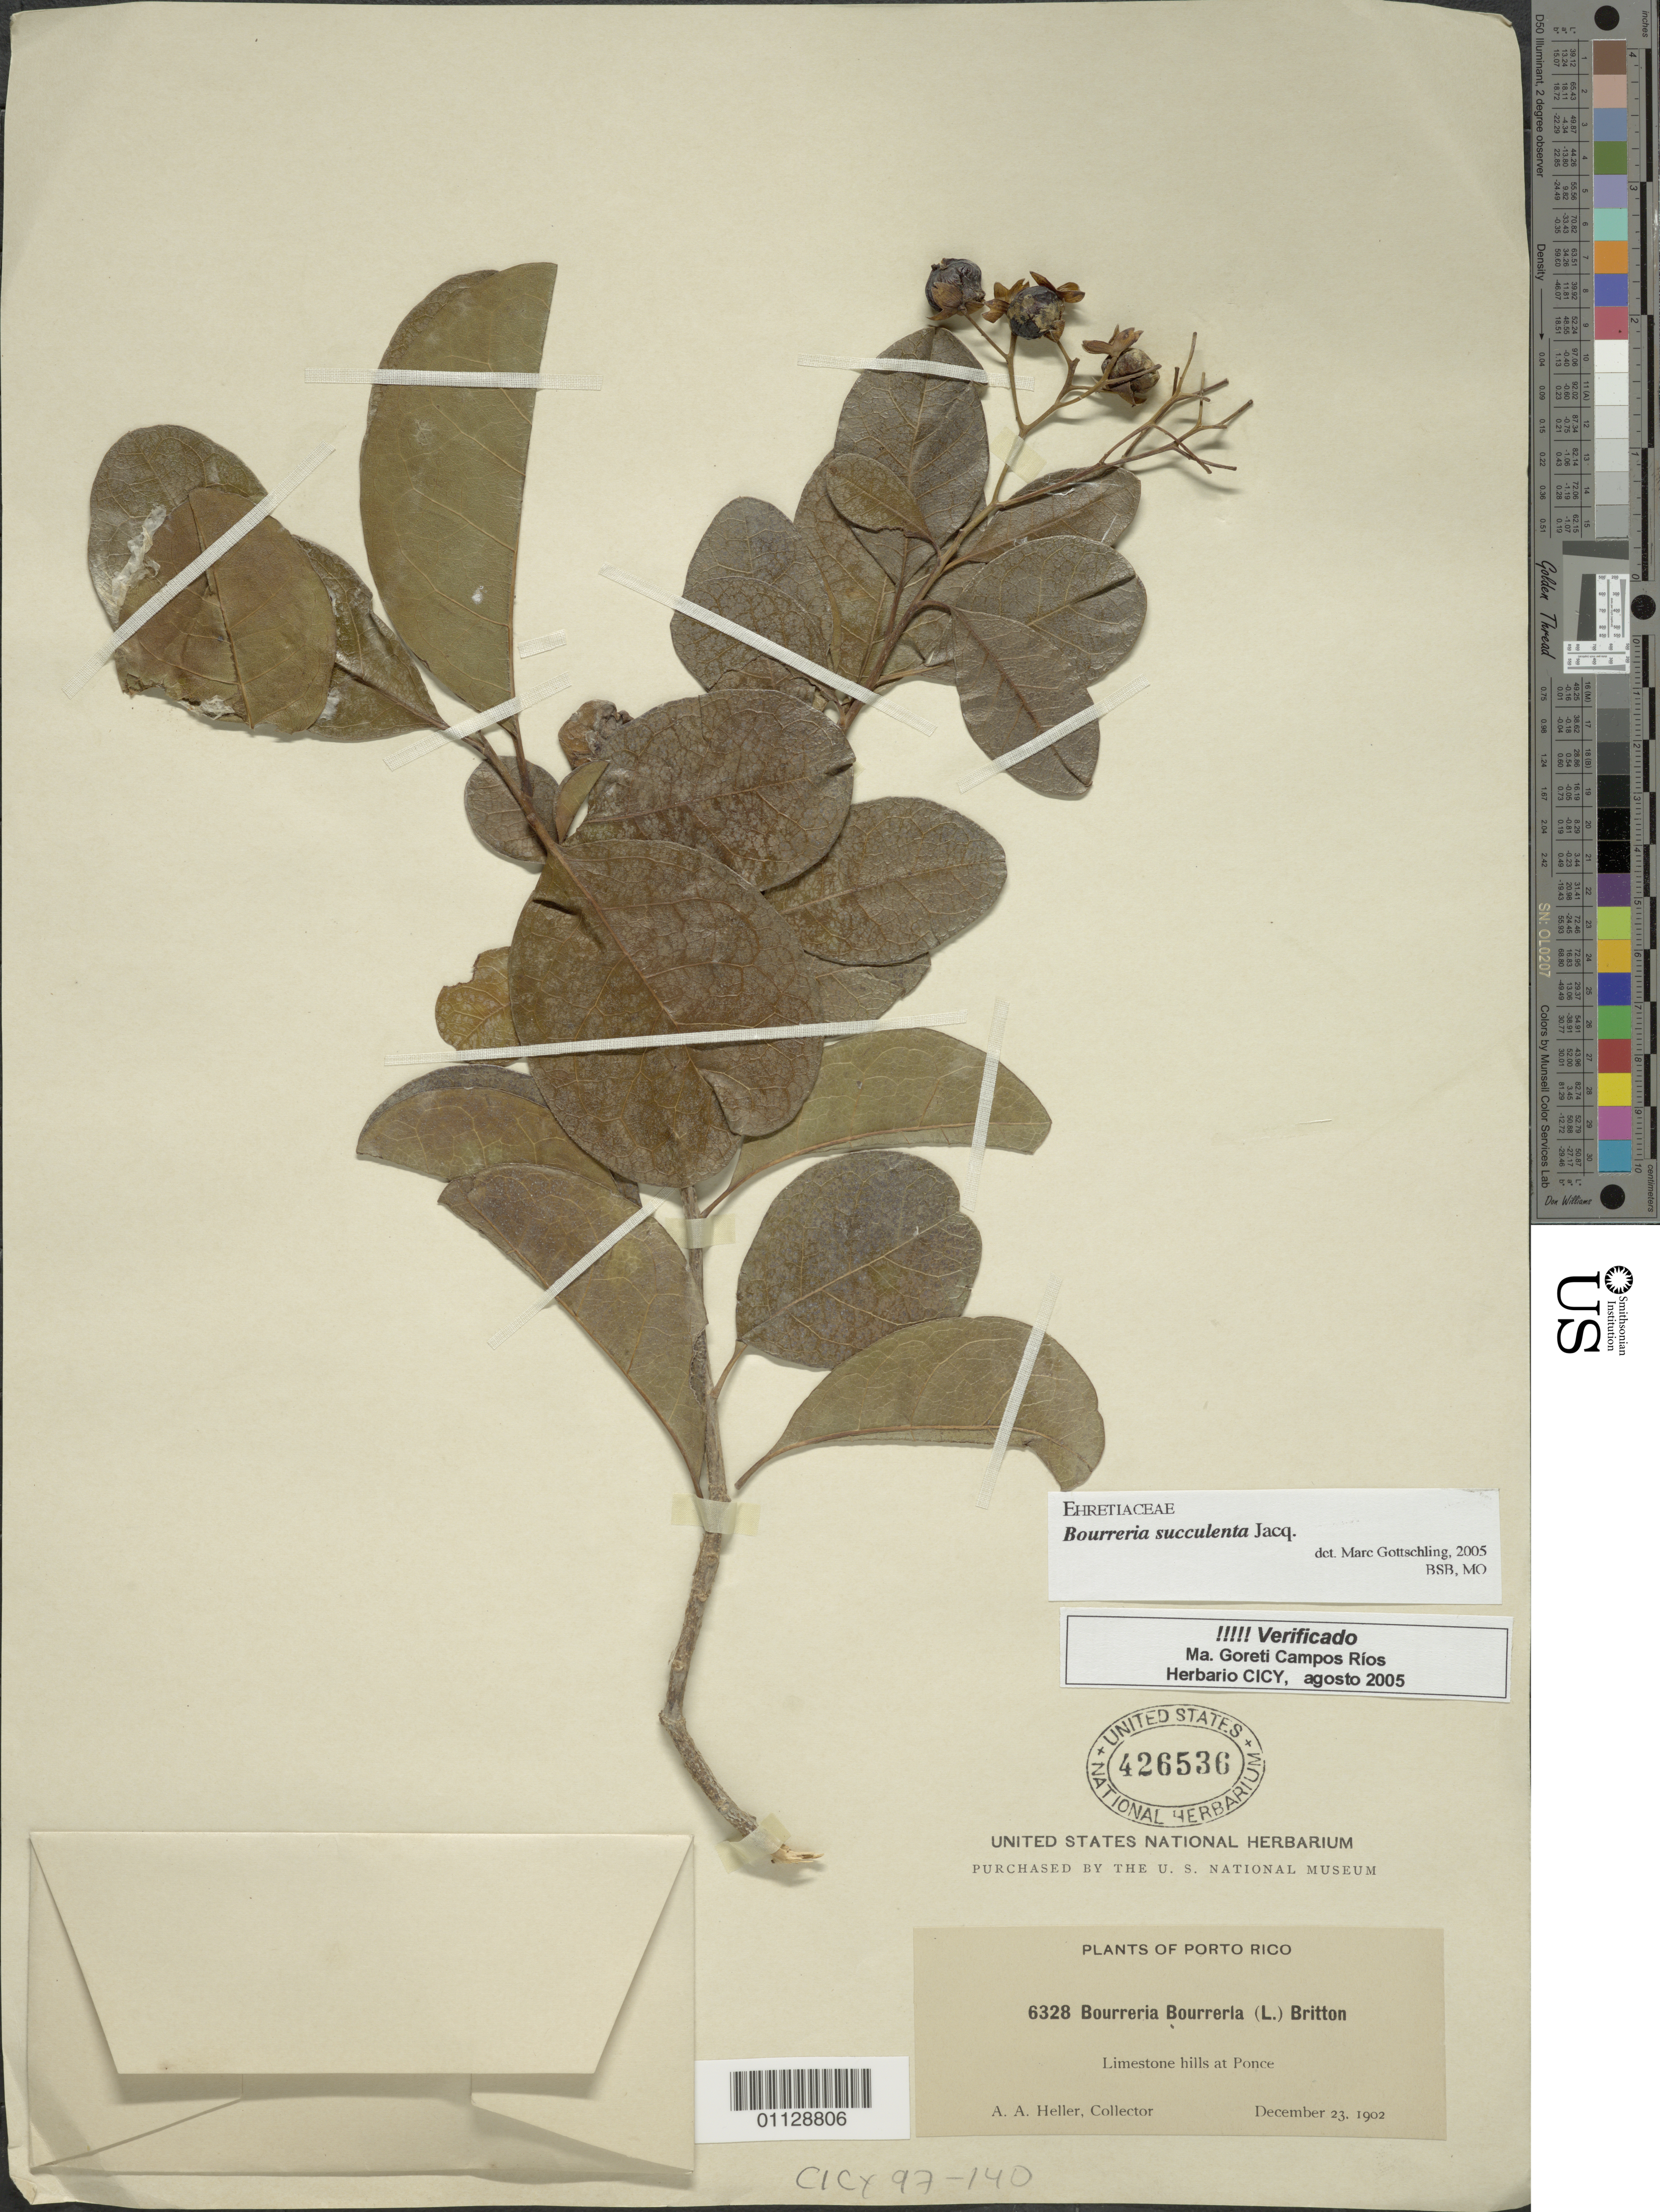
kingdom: Plantae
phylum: Tracheophyta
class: Magnoliopsida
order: Boraginales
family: Ehretiaceae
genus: Bourreria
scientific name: Bourreria succulenta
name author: Jacq.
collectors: A. A. Heller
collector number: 6328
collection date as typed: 23 Dec 1902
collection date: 1902-12-23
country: Puerto Rico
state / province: Ponce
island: Puerto Rico I.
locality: Limestone Hills at Ponce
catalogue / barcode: US 426536